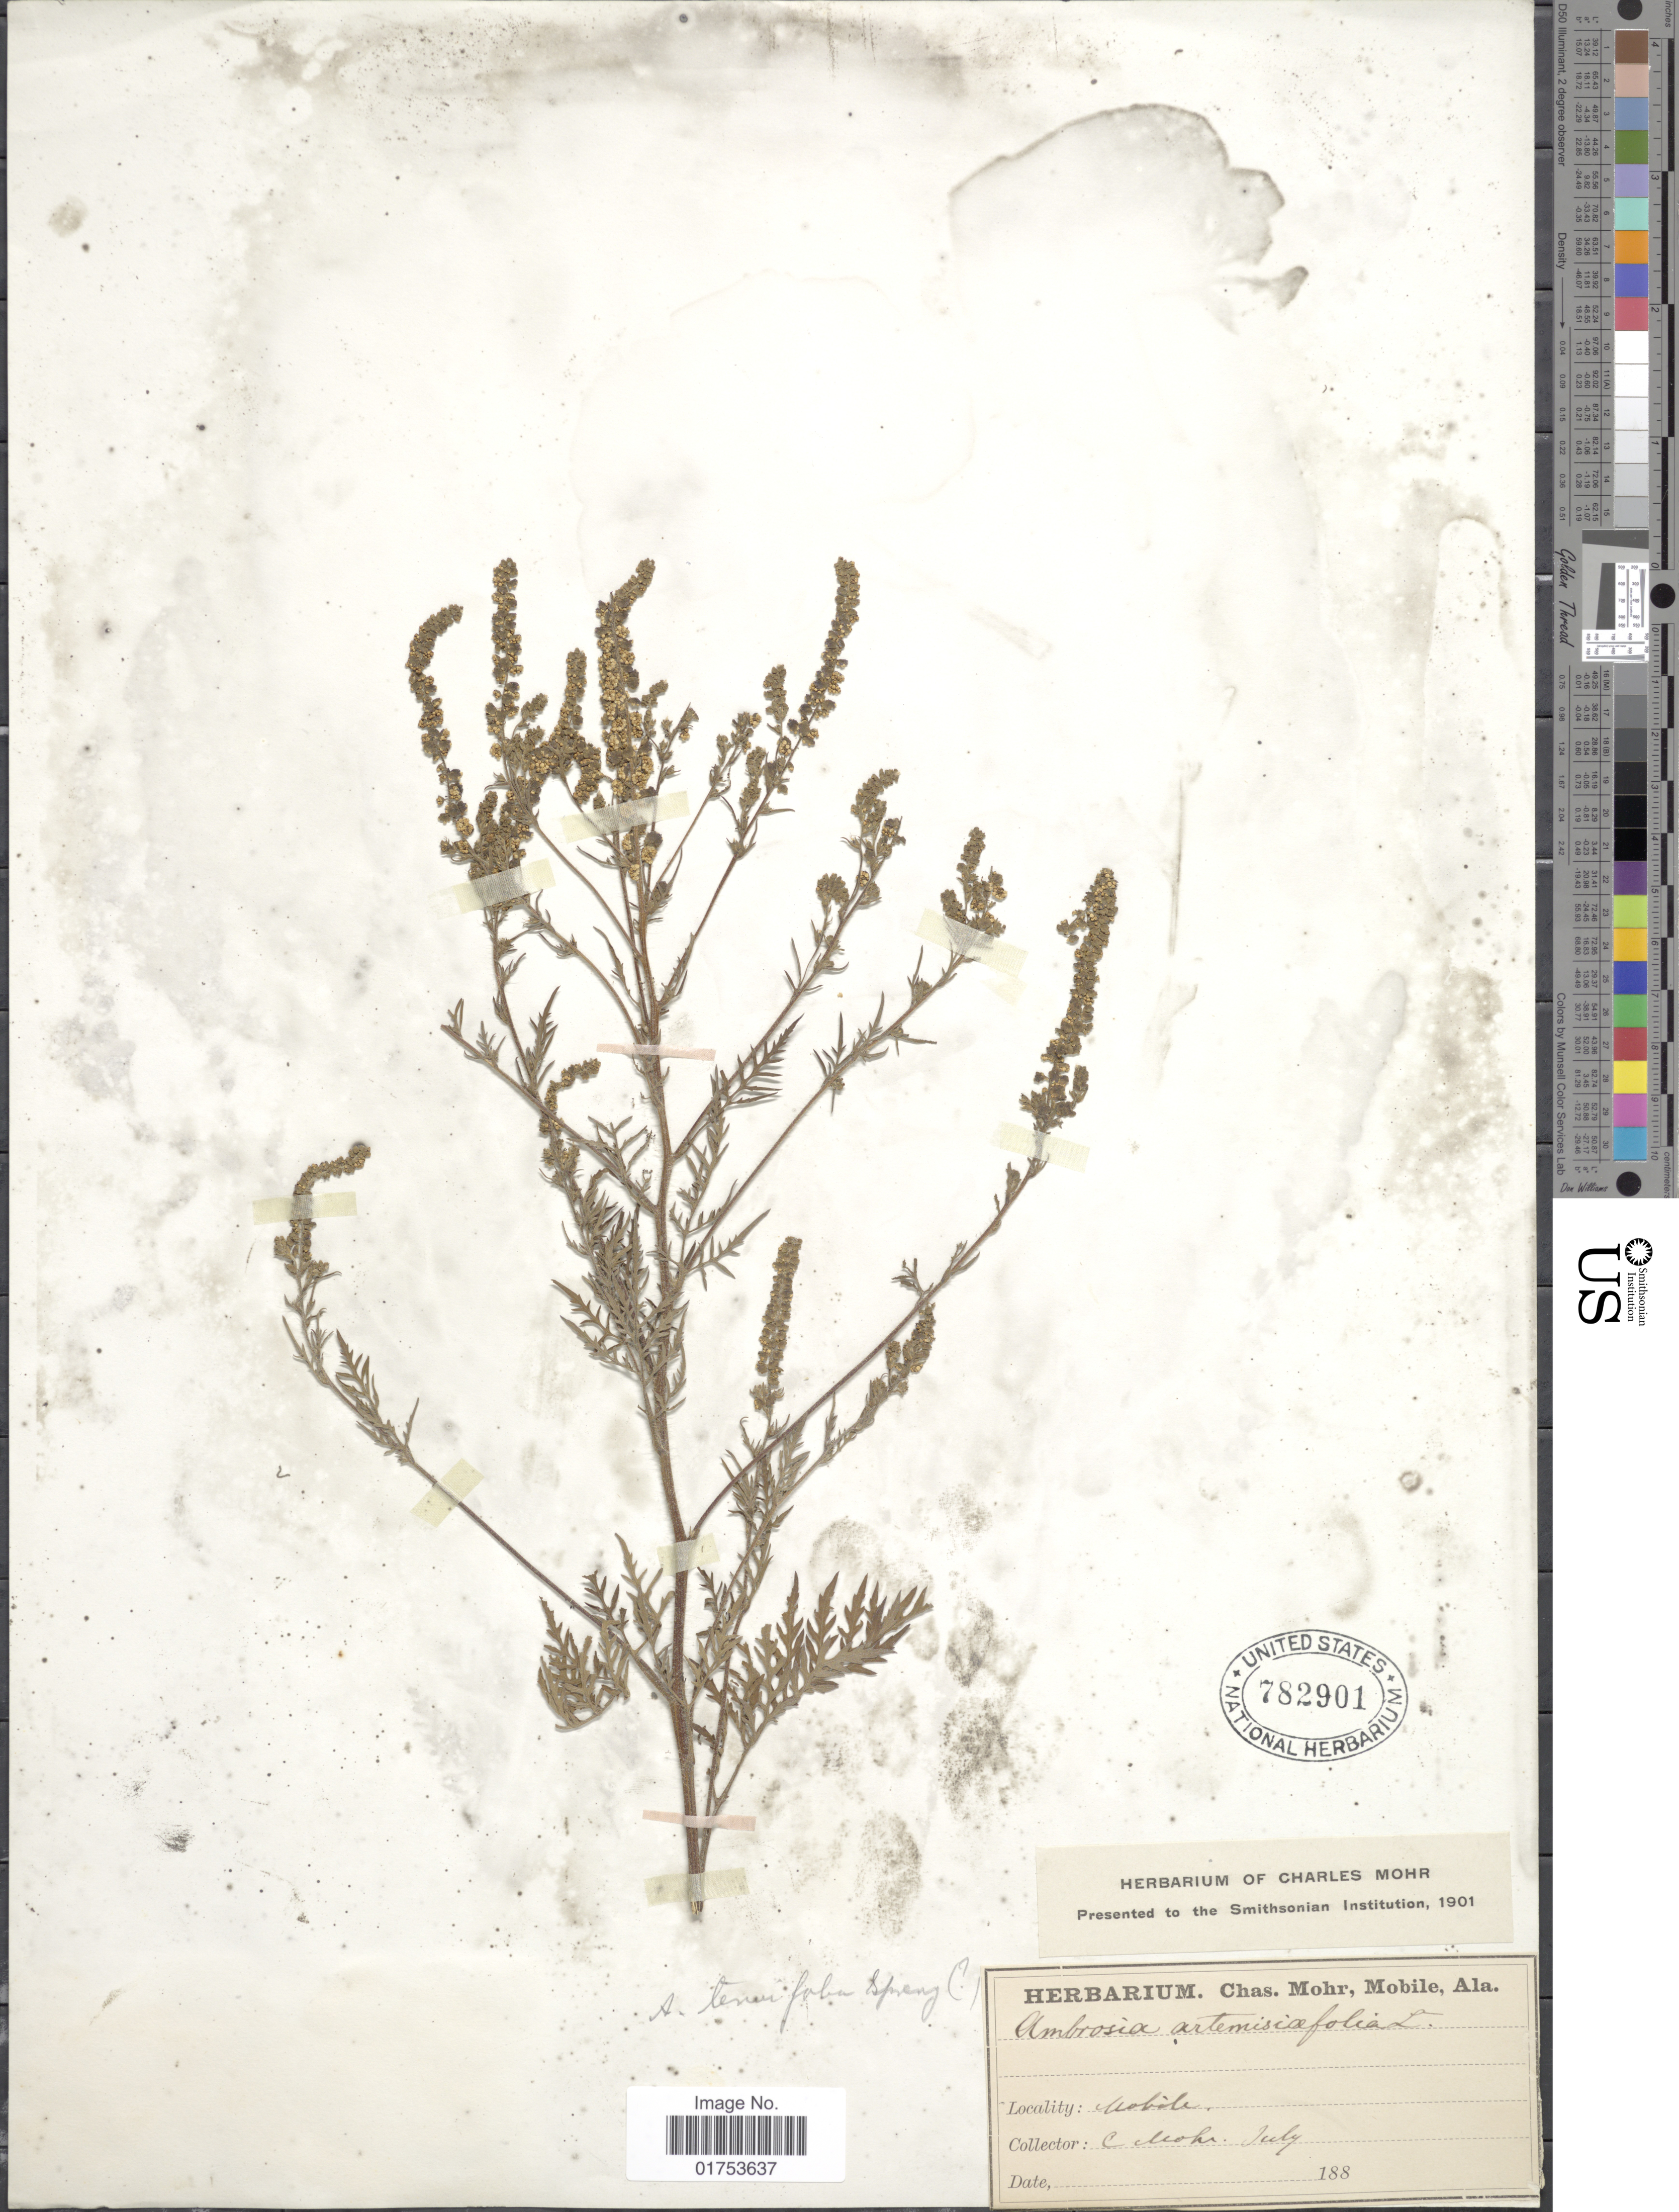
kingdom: Plantae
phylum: Tracheophyta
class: Magnoliopsida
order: Asterales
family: Asteraceae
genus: Ambrosia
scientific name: Ambrosia tenuifolia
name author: Spreng.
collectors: Mohr, C. T. (herbarium)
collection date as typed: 188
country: United States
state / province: Alabama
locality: Mobile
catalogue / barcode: US 782901